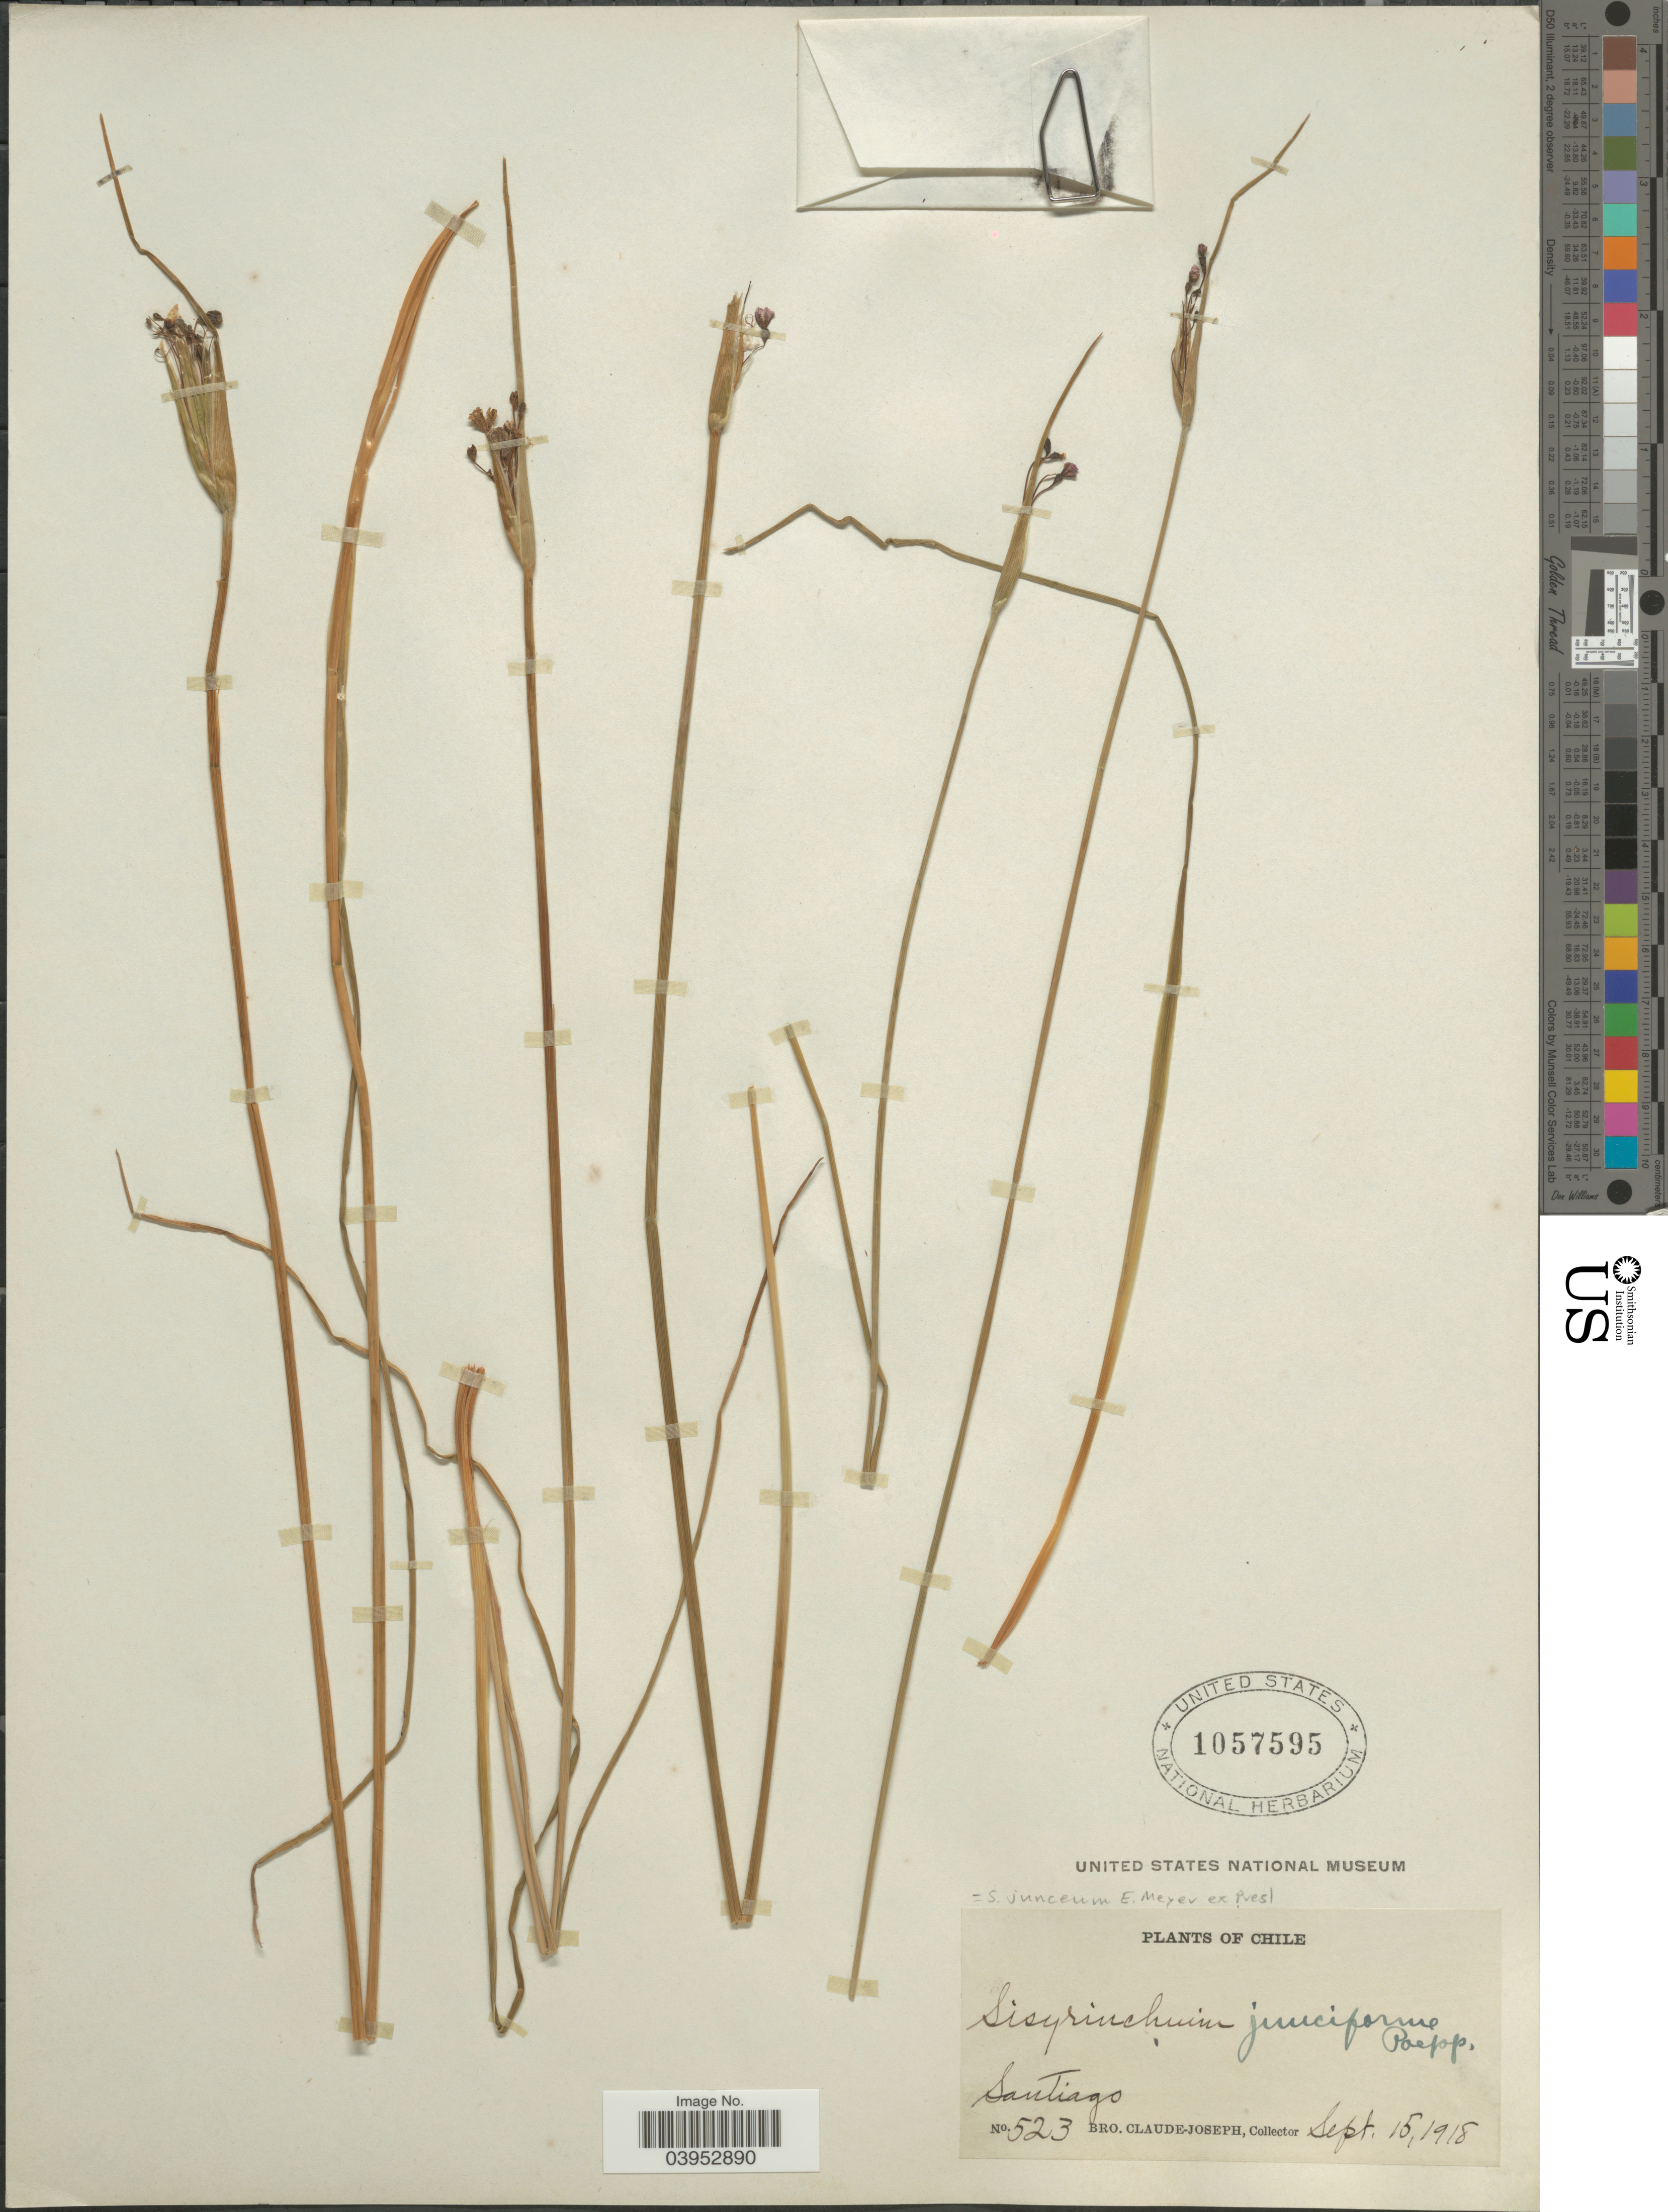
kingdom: Plantae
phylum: Tracheophyta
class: Liliopsida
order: Asparagales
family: Iridaceae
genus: Olsynium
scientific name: Olsynium junceum subsp. junceum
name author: (E. Mey. ex C. Presl) Goldblatt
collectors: Bro. Claude-Joseph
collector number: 523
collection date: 1918-09-15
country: Chile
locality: Santiago.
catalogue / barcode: US 1057595